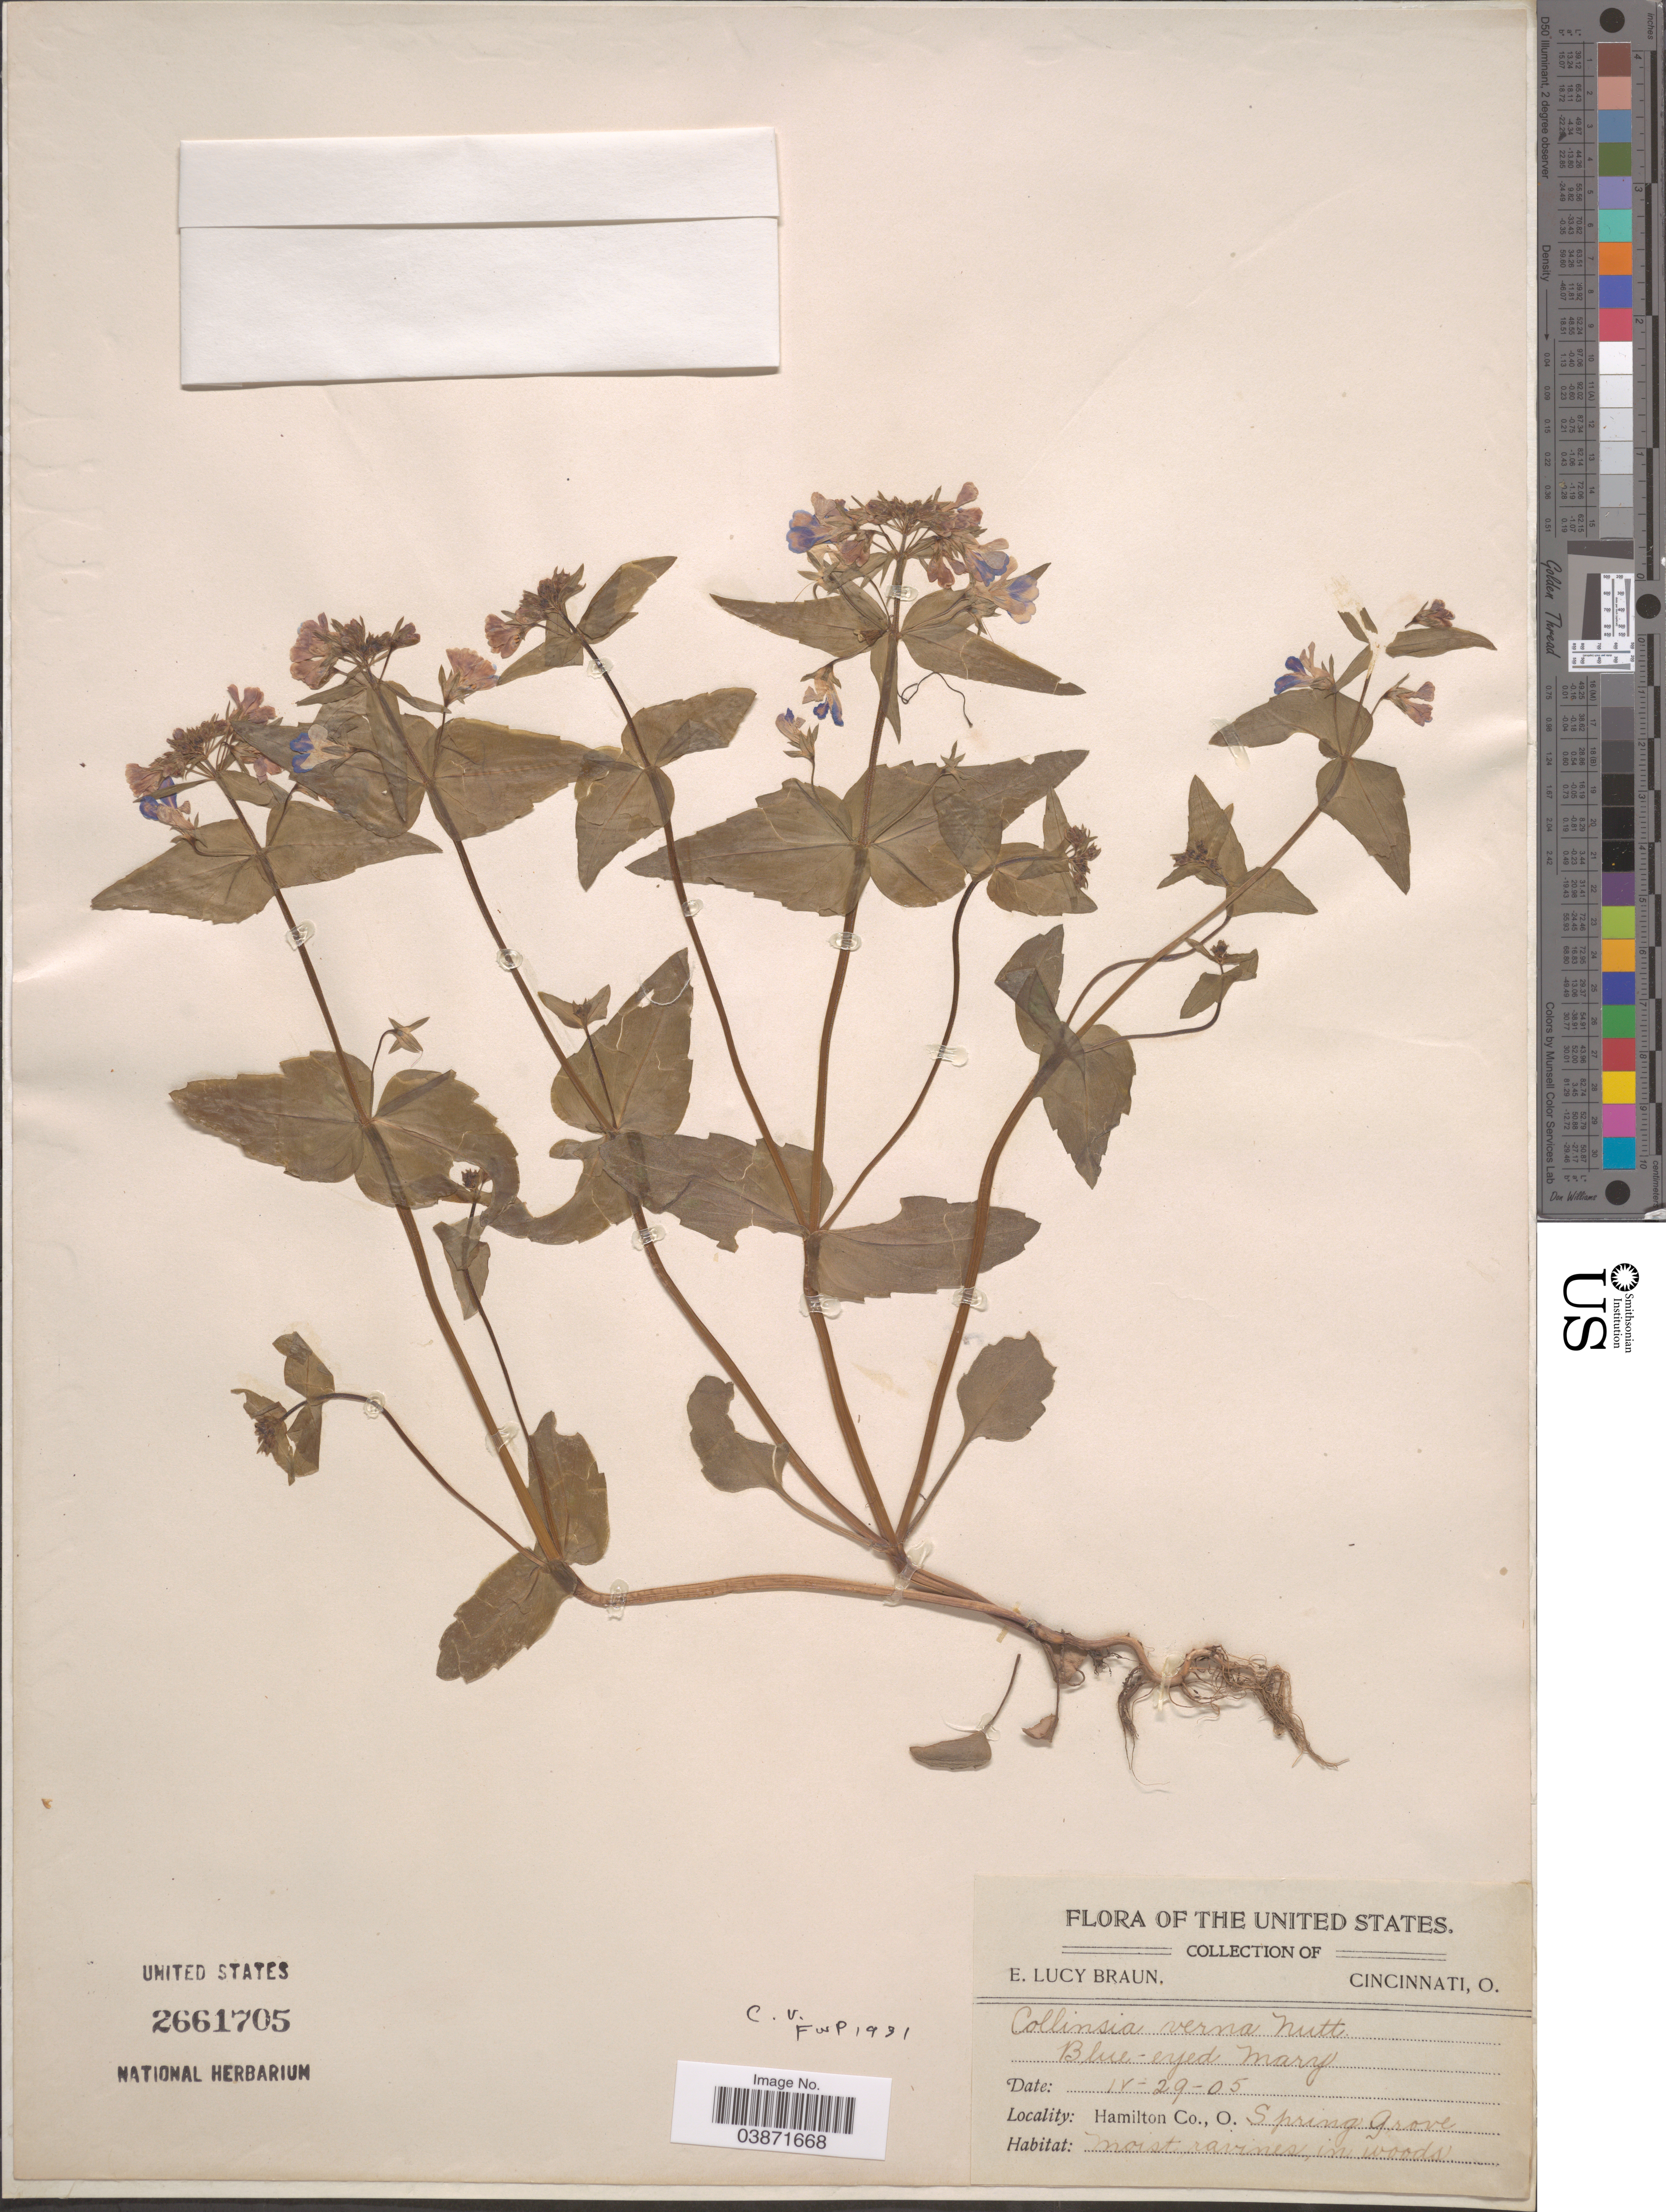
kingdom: Plantae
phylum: Tracheophyta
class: Magnoliopsida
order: Lamiales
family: Plantaginaceae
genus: Collinsia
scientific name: Collinsia verna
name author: Nutt.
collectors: E. L. Braun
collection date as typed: Transcribed d/m/y: 29/4/5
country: United States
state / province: Ohio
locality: Hamilton Co. Spring Grove.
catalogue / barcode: US 2661705